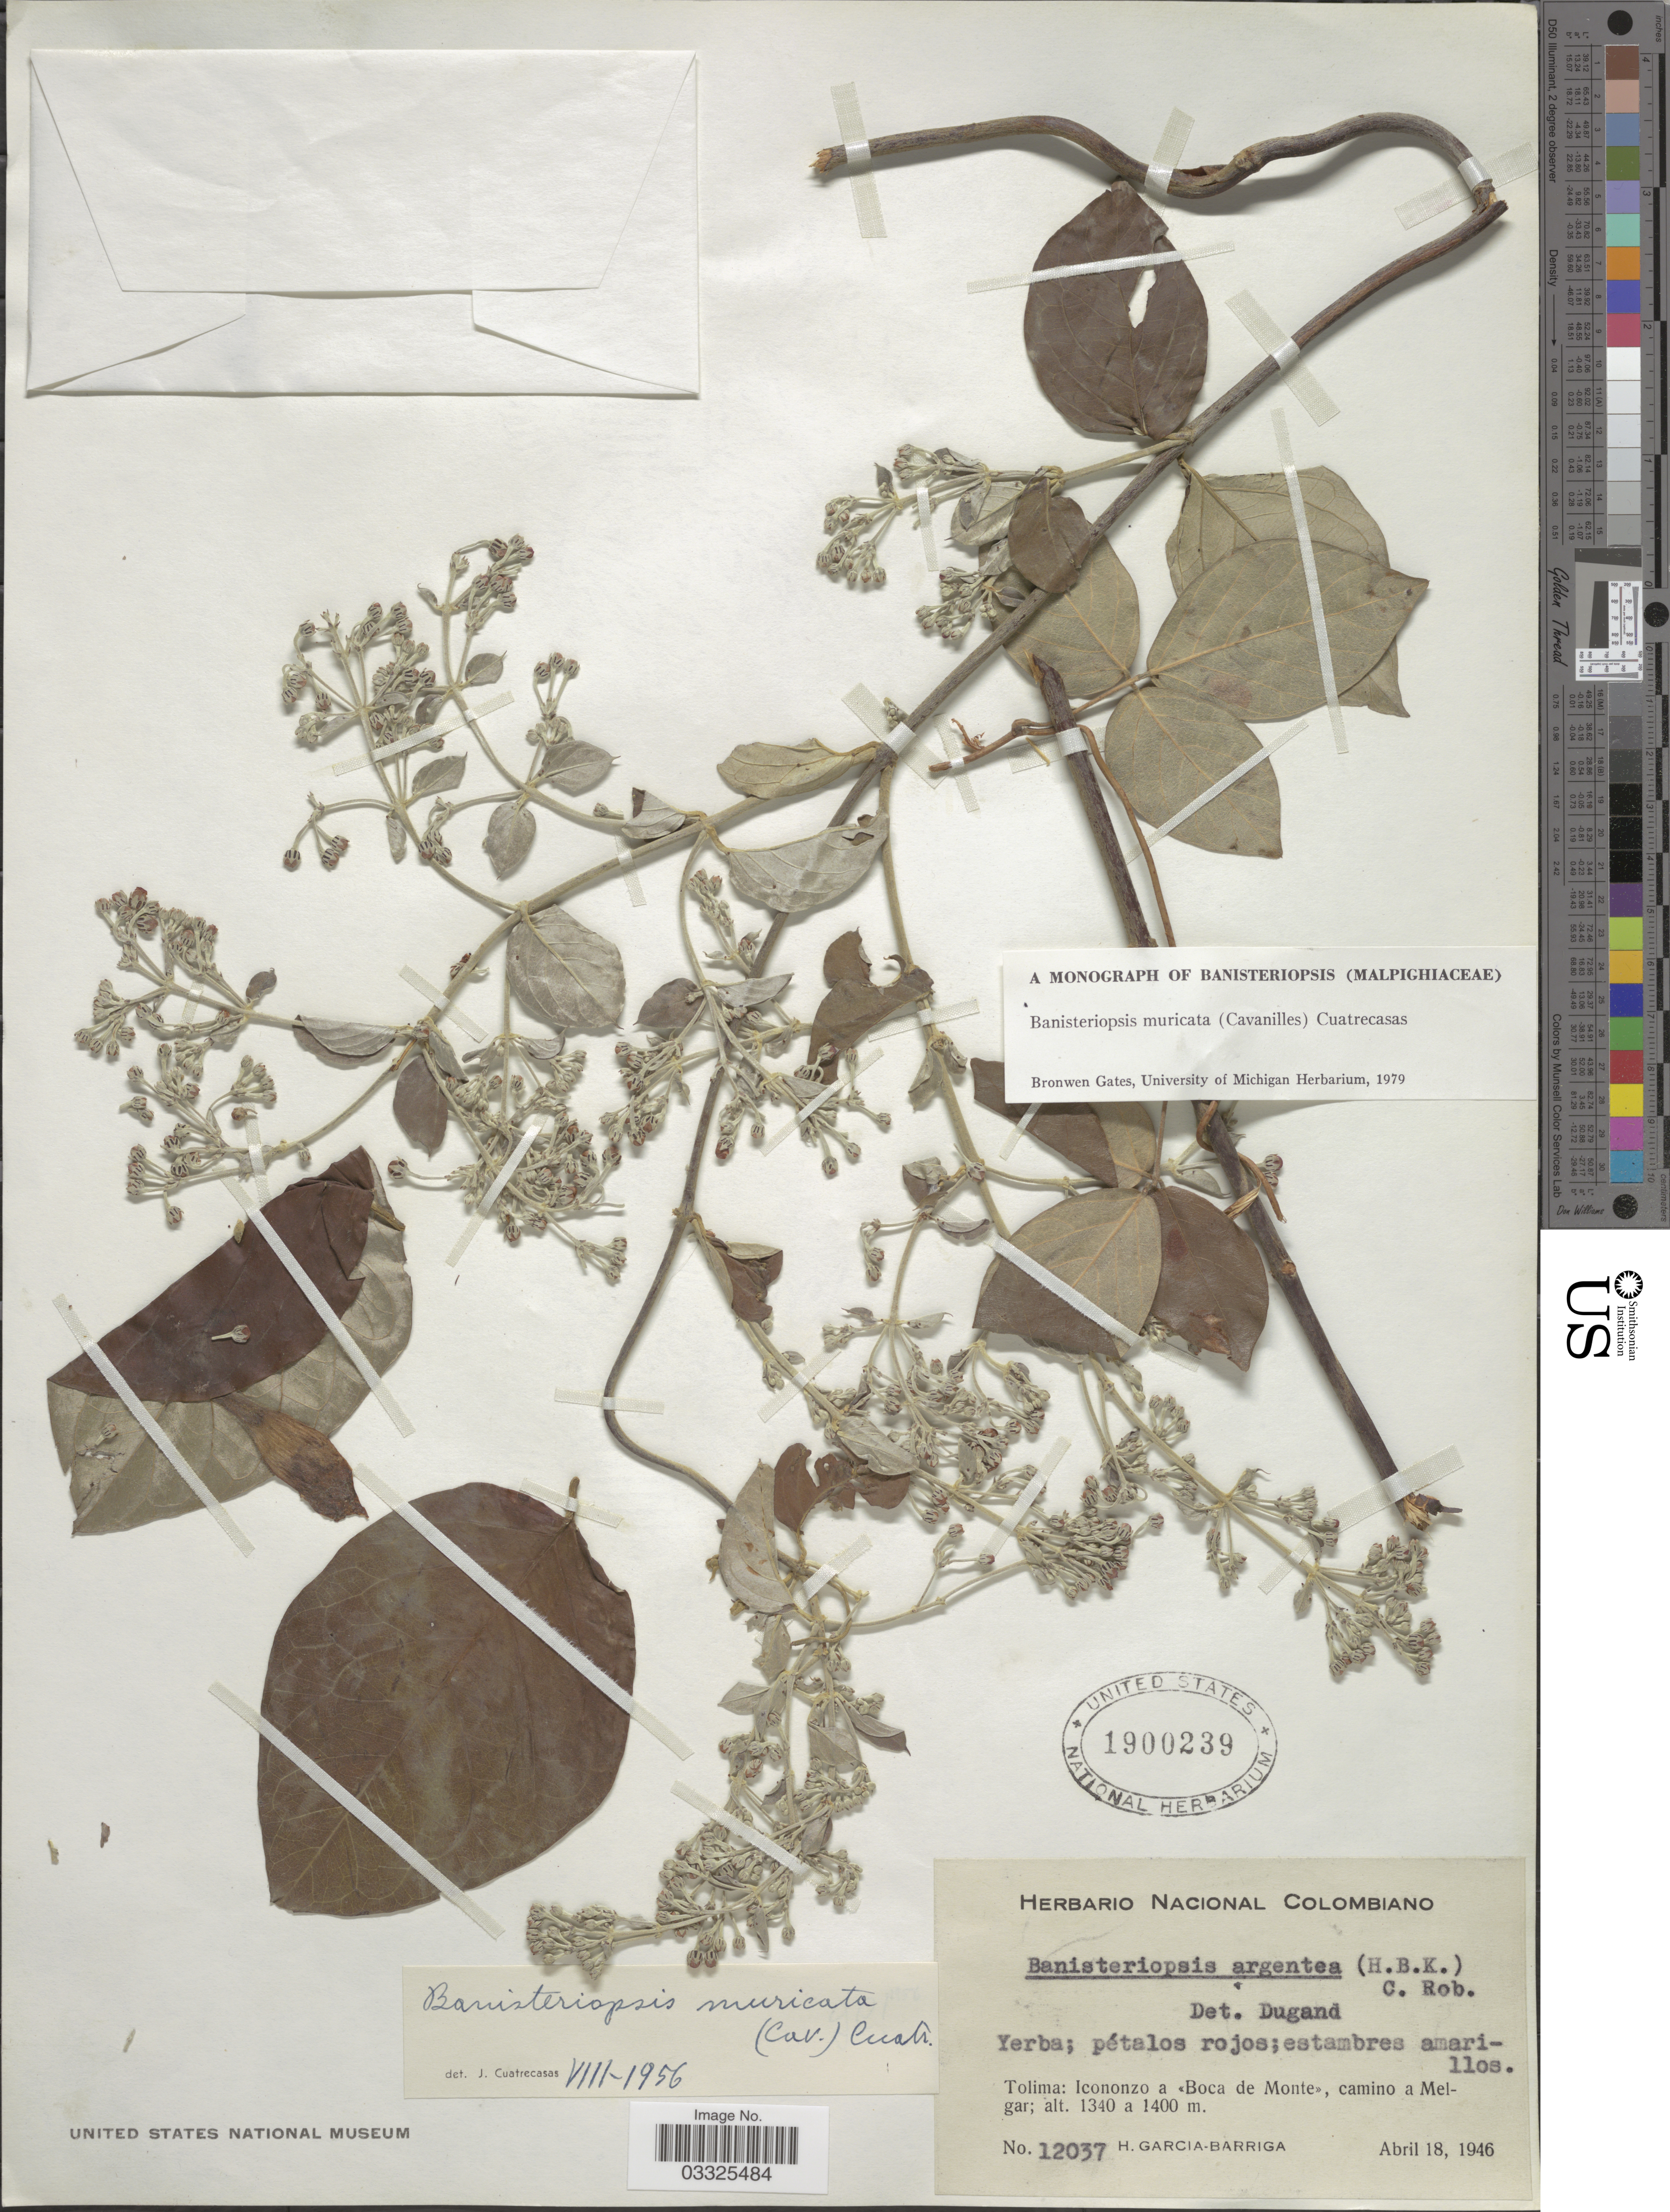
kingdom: Plantae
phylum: Tracheophyta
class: Magnoliopsida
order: Malpighiales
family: Malpighiaceae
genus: Banisteriopsis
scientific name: Banisteriopsis muricata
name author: (Cav.) Cuatrec.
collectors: H. García Barriga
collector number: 12037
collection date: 1946-04-18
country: Colombia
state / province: Tolima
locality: Tolima: Icononzo a <<Boca de Monte>>, camino a Melgar.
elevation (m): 1340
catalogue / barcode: US 1900239